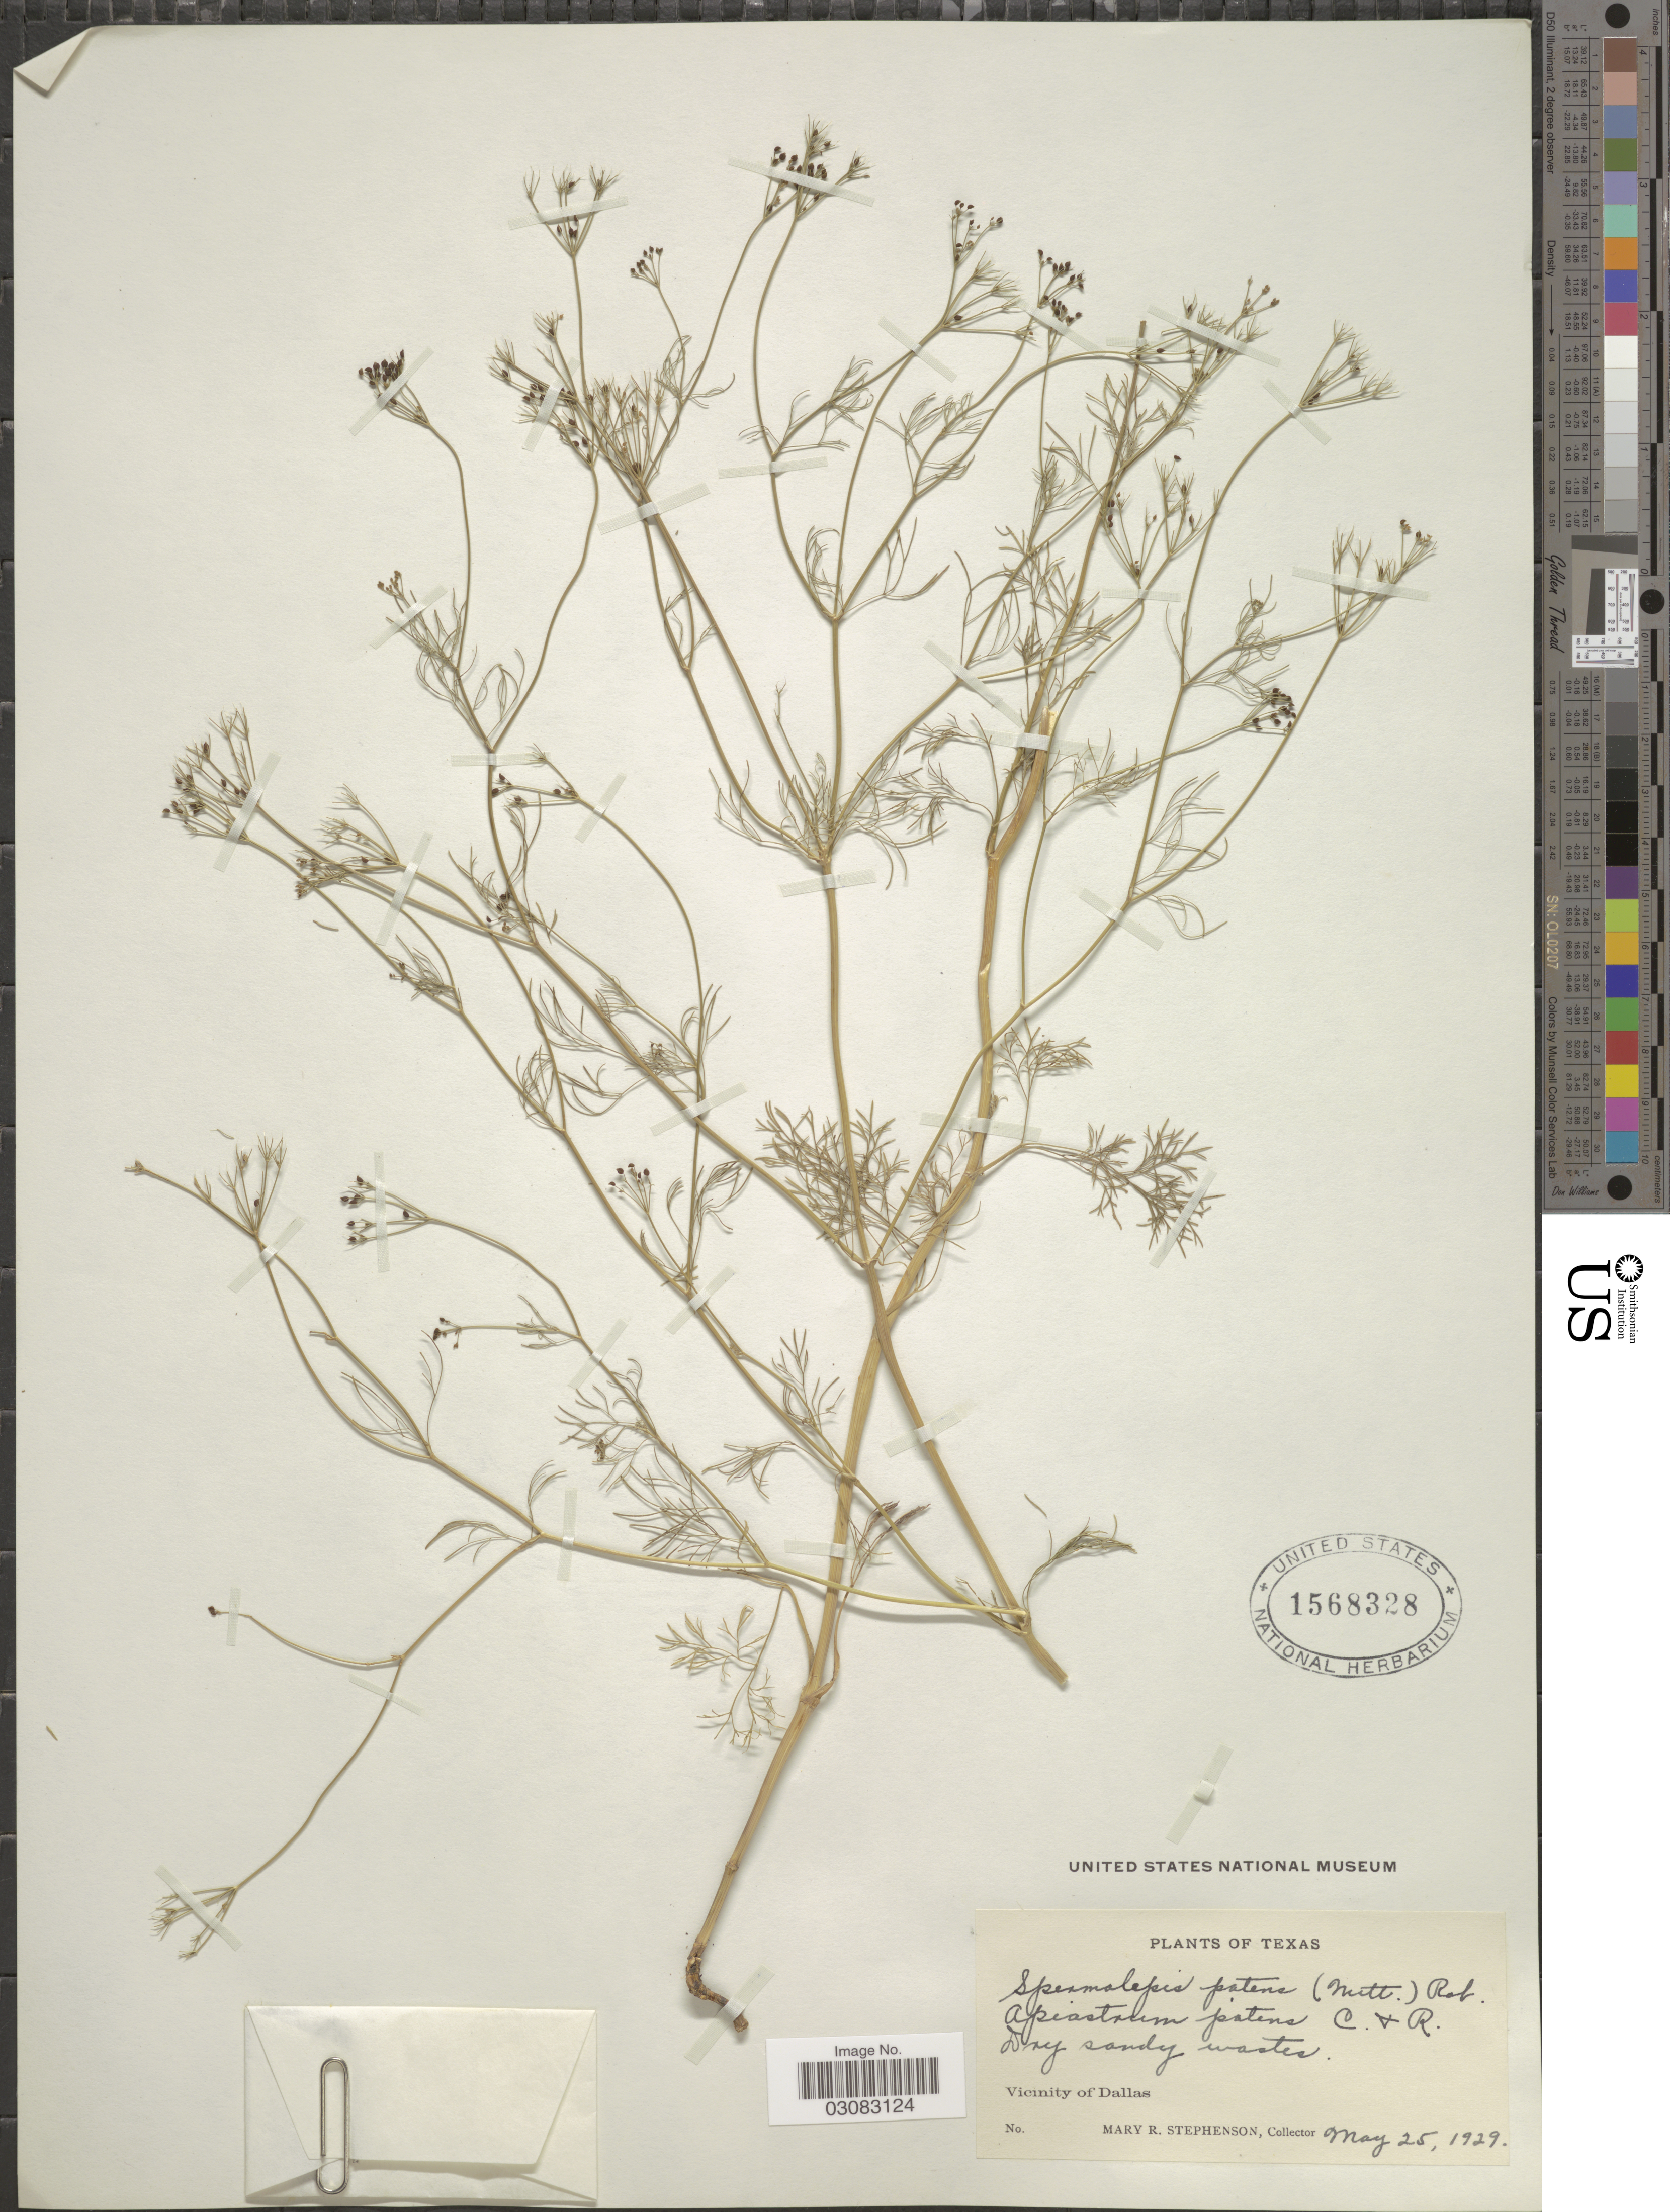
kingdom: Plantae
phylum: Tracheophyta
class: Magnoliopsida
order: Apiales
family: Apiaceae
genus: Spermolepis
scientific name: Spermolepis inermis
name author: (Nutt. ex DC.) Mathias & Constance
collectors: M. Stephenson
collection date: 1929-05-25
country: United States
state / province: Texas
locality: Vicinity of Dallas.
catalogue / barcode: US 1568328